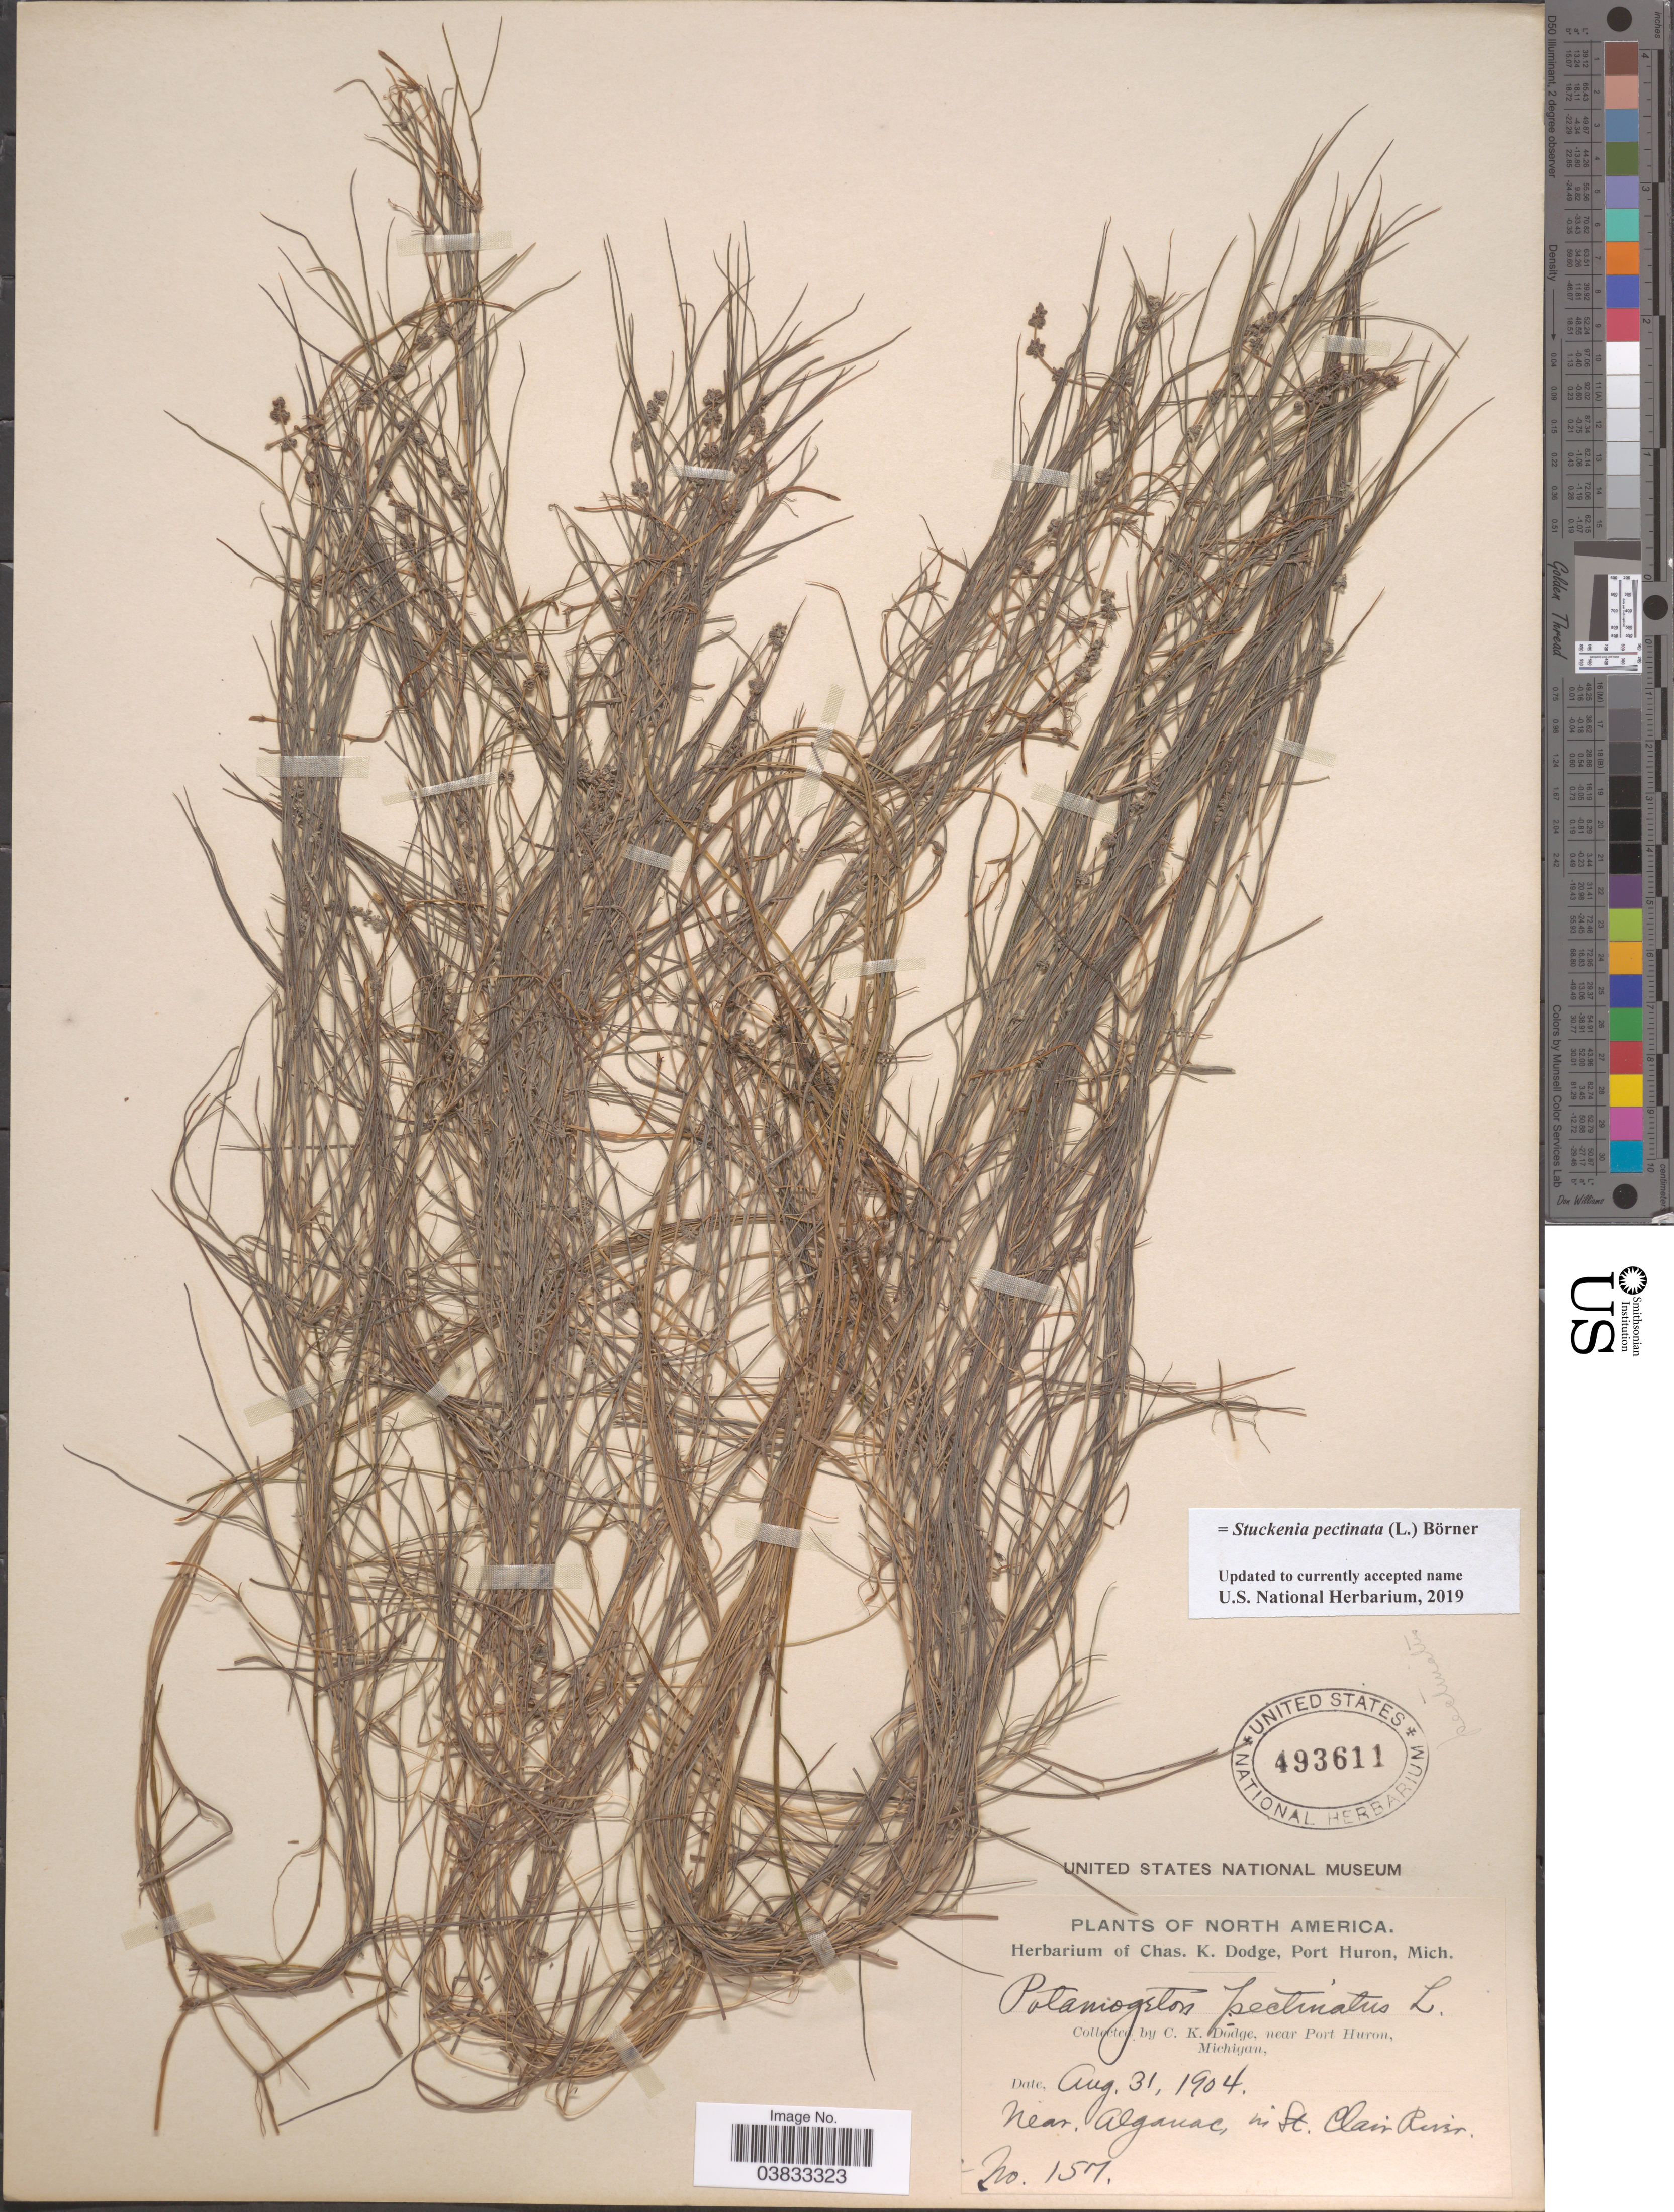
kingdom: Plantae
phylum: Tracheophyta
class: Liliopsida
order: Alismatales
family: Potamogetonaceae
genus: Stuckenia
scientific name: Stuckenia pectinata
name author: (L.) Börner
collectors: C. K. Dodge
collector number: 157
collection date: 1904-08-31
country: United States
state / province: Michigan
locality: Near Port Huron. Near Algonac, in St. Clair River.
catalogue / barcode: US 493611